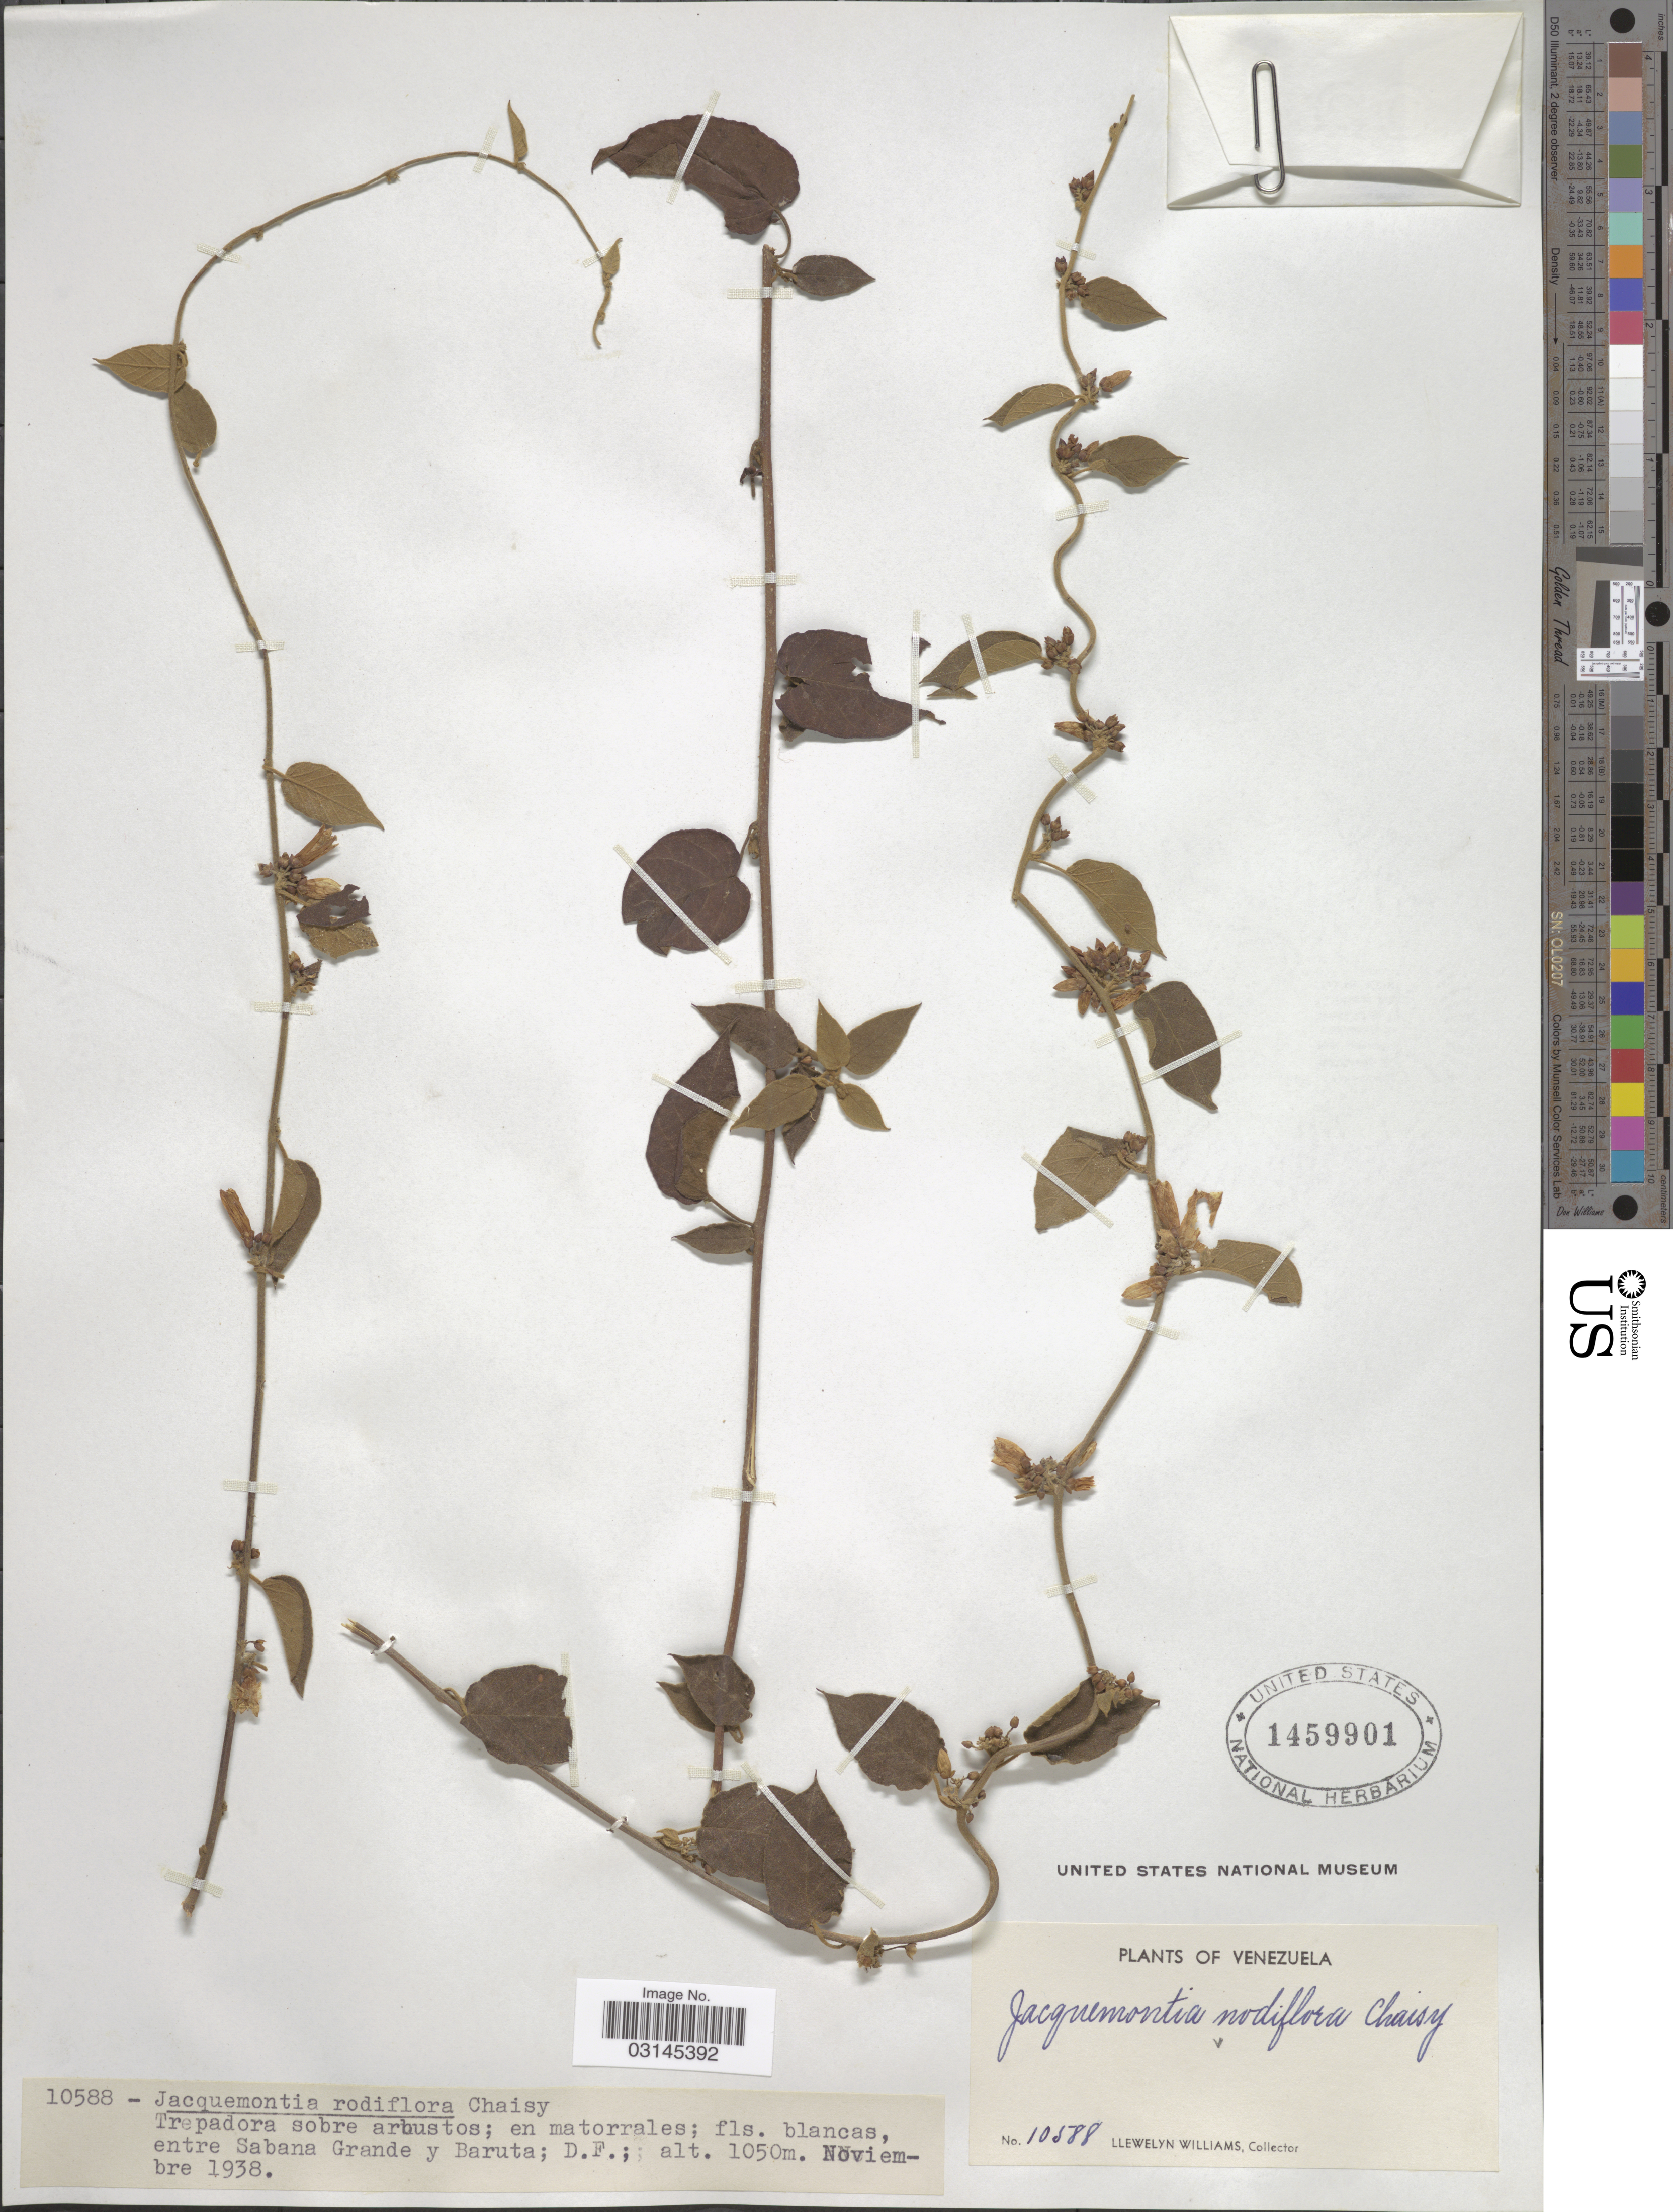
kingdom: Plantae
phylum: Tracheophyta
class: Magnoliopsida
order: Solanales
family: Convolvulaceae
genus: Convolvulus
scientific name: Convolvulus nodiflorus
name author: Desr.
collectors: Ll. Williams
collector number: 10588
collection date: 1938-11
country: Venezuela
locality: Entre Sabana Grande y Baruta; D. F.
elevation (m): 1050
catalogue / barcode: US 1459901